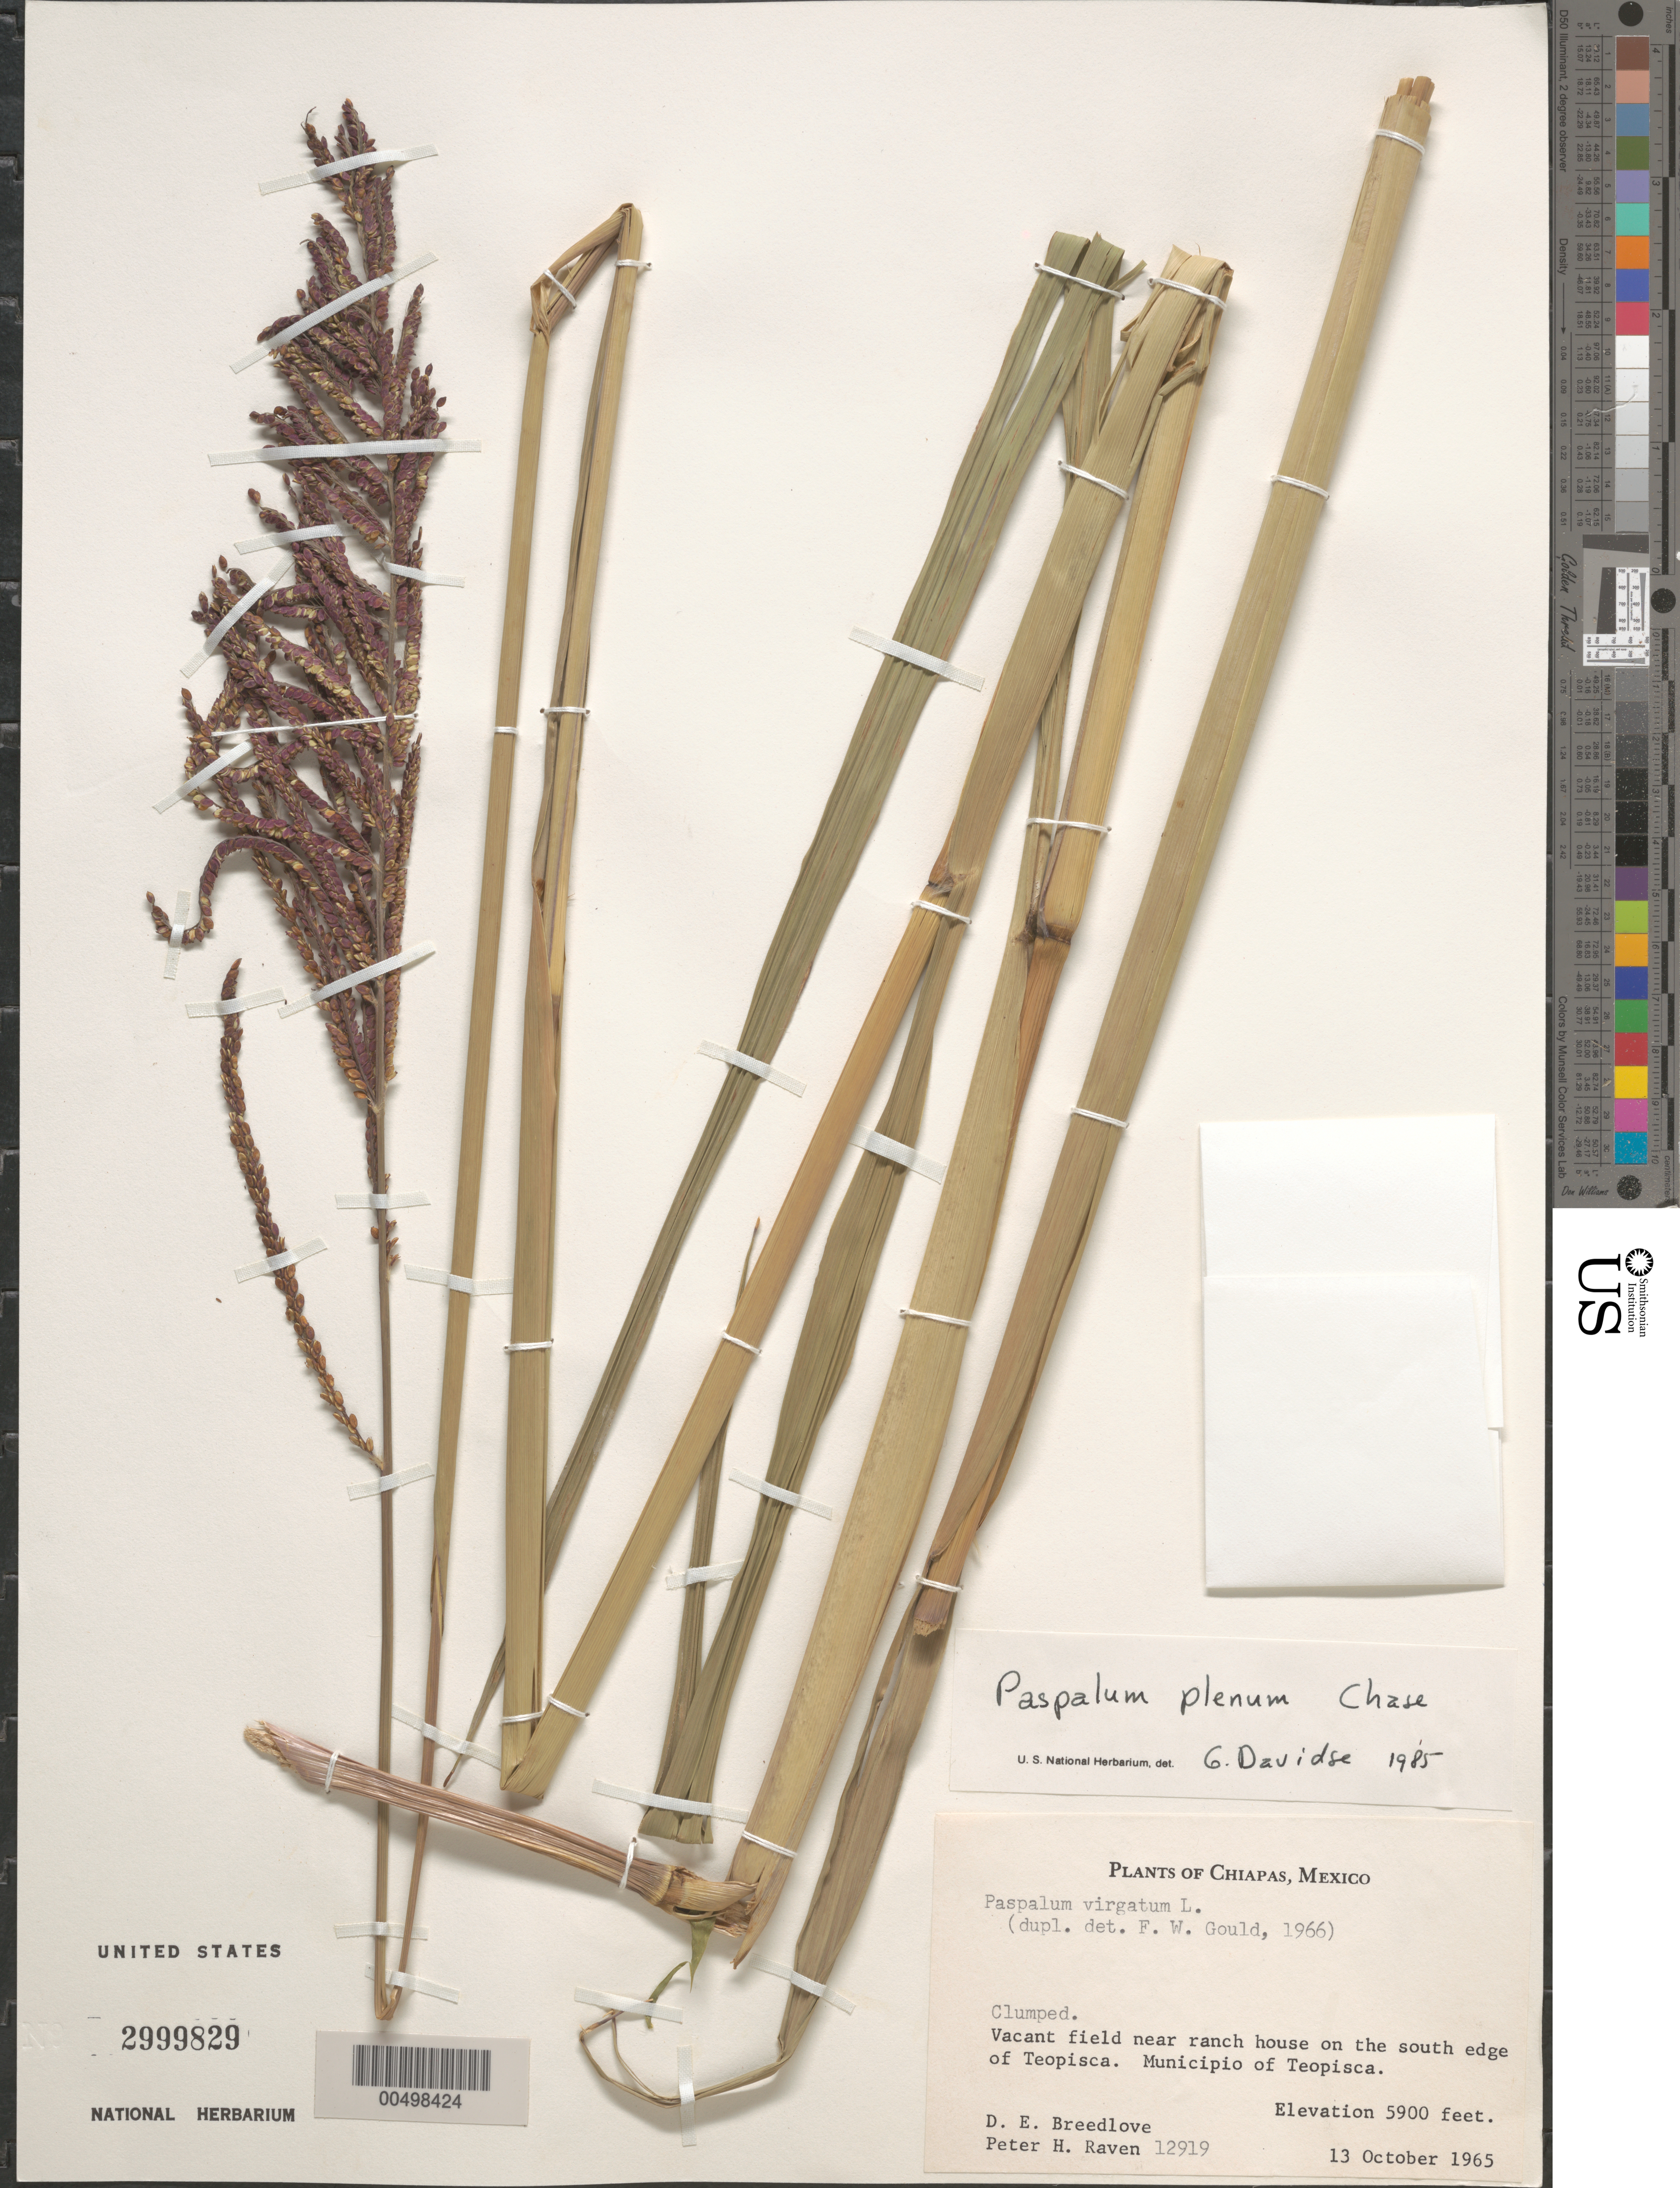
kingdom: Plantae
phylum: Tracheophyta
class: Liliopsida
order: Poales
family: Poaceae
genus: Paspalum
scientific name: Paspalum plenum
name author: Chase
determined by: Davidse, Gerrit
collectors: D. E. Breedlove & P. H. Raven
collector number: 12919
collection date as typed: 13 Oct 1965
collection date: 1965-10-13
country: Mexico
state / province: Chiapas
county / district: Teopisca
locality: Near ranch house on the S edge of Teopisca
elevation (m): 1798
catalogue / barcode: US 2999829